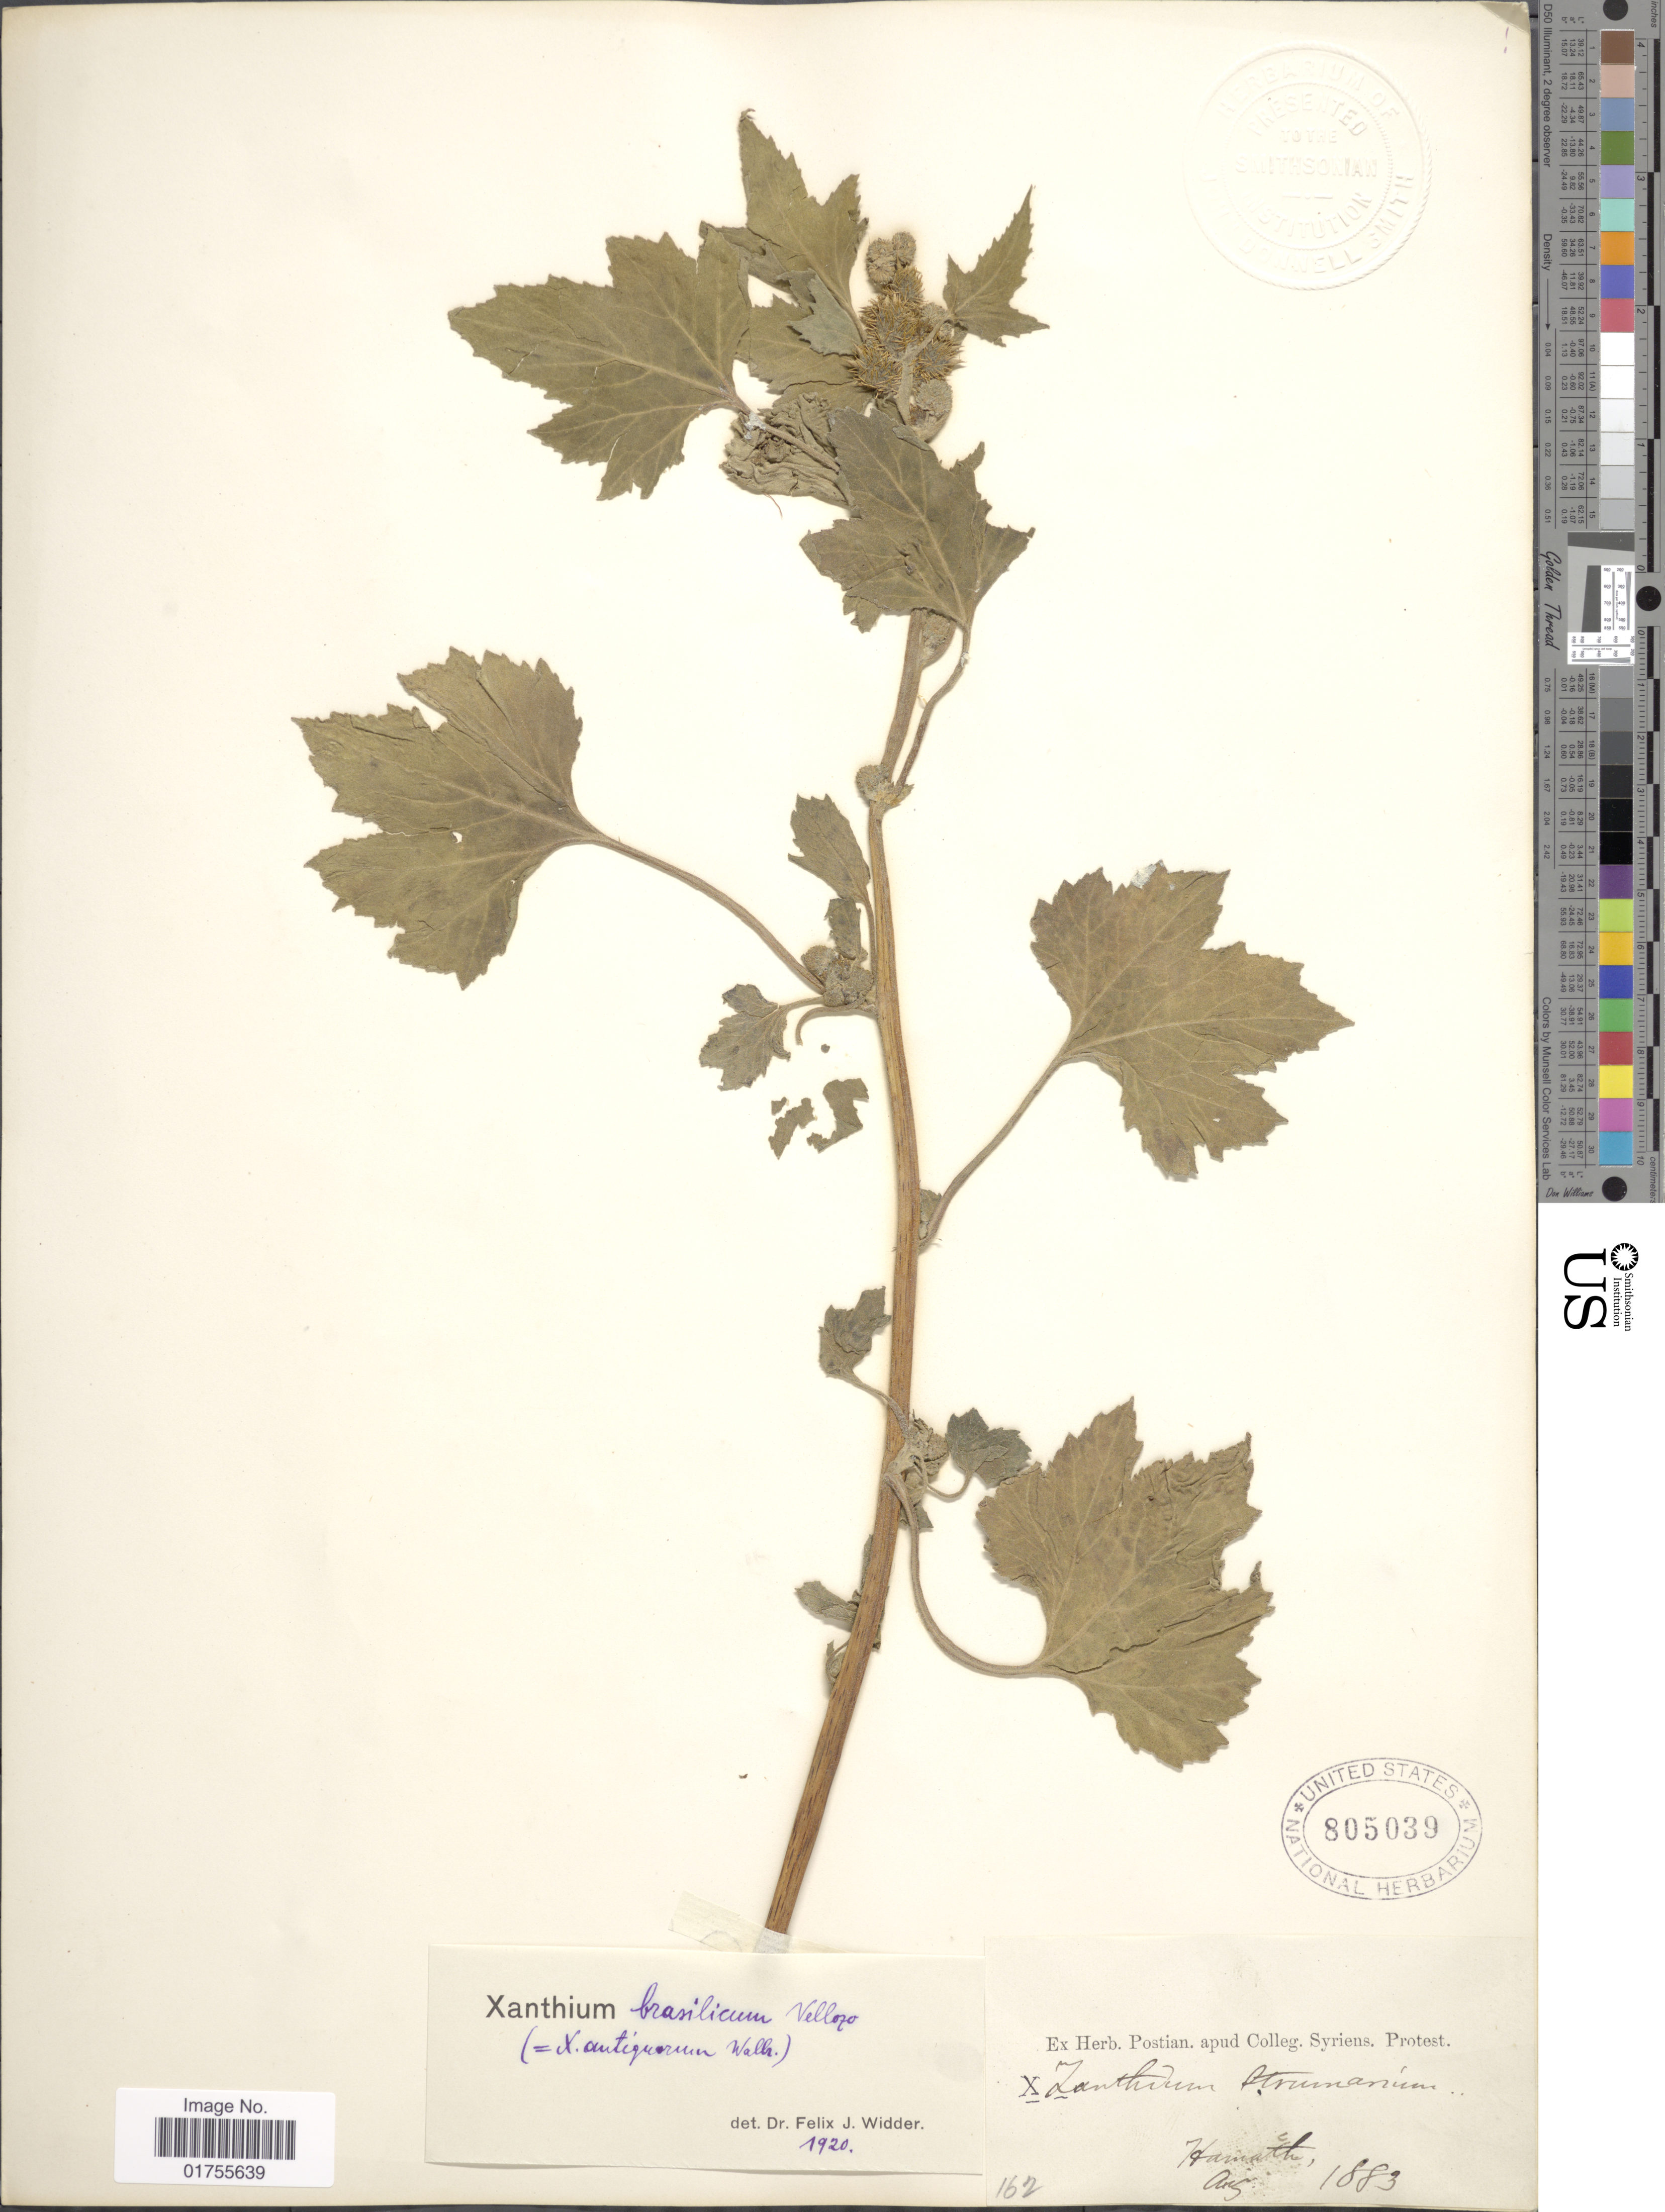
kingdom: Plantae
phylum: Tracheophyta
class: Magnoliopsida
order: Asterales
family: Asteraceae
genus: Xanthium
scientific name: Xanthium brasilicum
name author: Vell.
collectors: ex herb. Postian. apud Colleg. Syriens. Protest. USE "Fannie P. A. Shepard" (10308853) AS PRIMARY COLLECTOR INSTEAD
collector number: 162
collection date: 1883-08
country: Syria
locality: Hamath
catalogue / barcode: US 805039